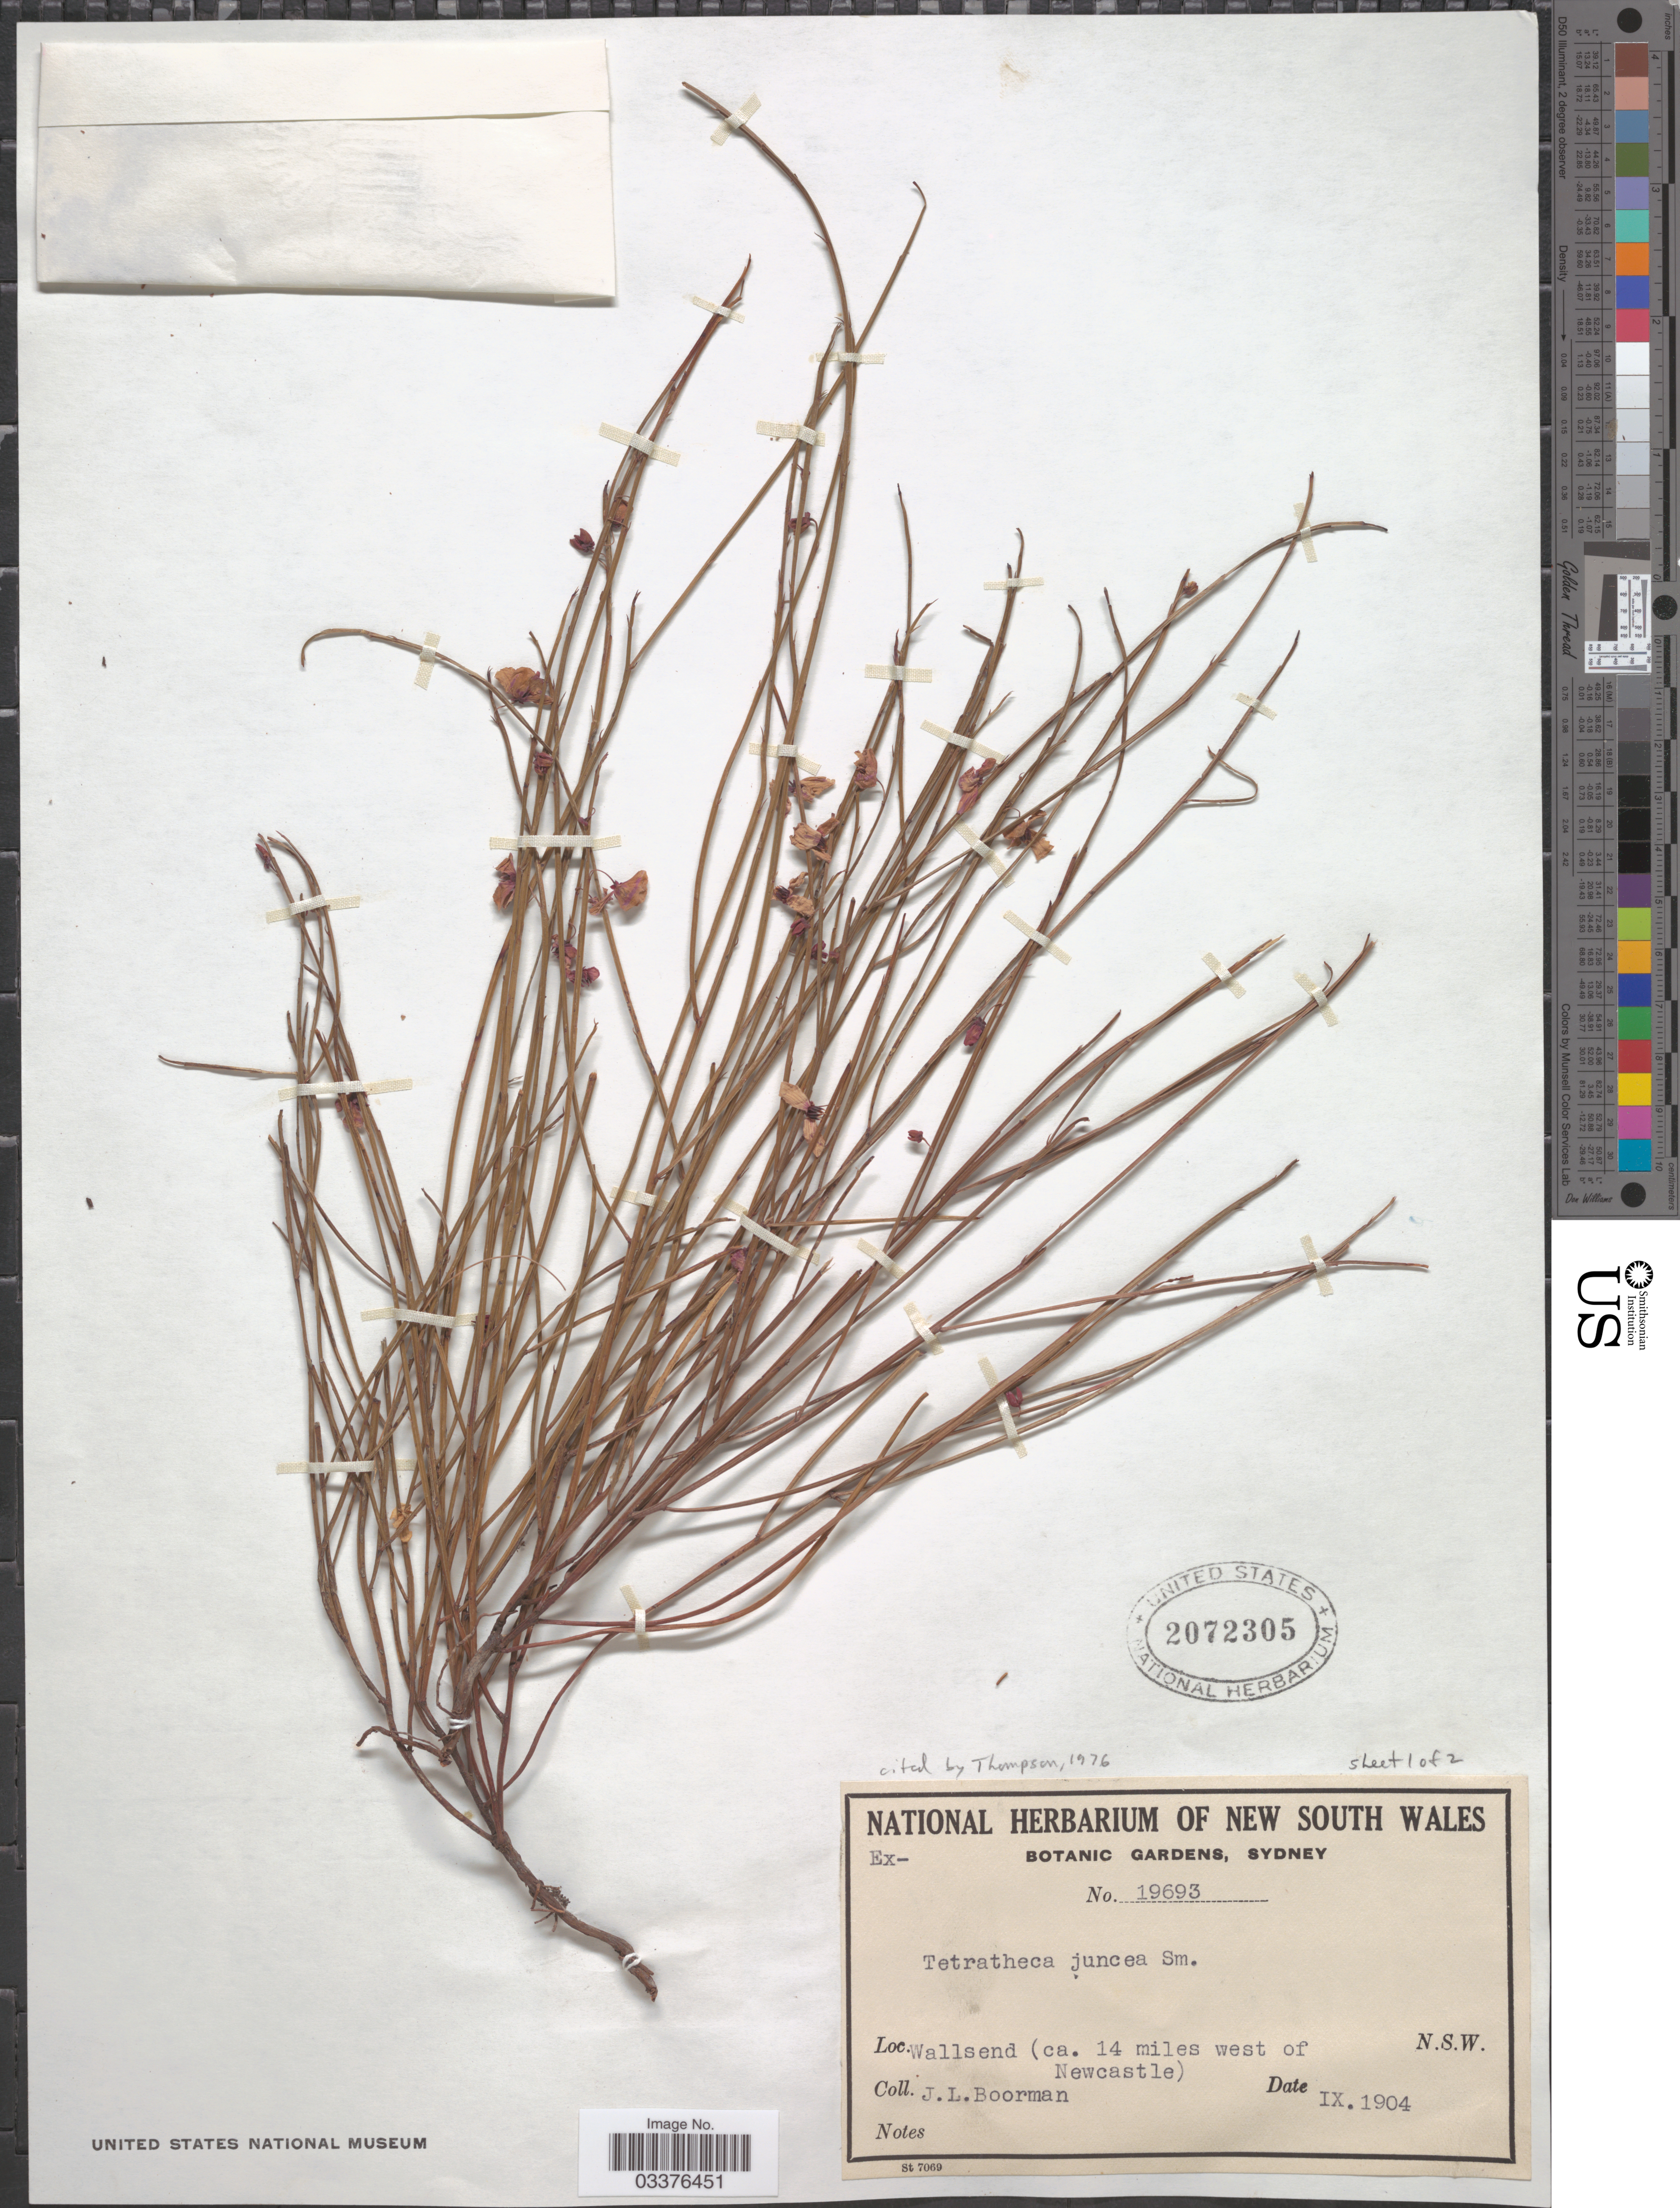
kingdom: Plantae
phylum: Tracheophyta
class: Magnoliopsida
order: Oxalidales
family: Elaeocarpaceae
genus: Tetratheca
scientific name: Tetratheca juncea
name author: Sm.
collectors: J. Boorman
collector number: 19693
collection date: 1904-09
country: Australia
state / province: New South Wales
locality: Wallsend (ca. 14 miles west of Newcastle).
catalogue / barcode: US 2072305